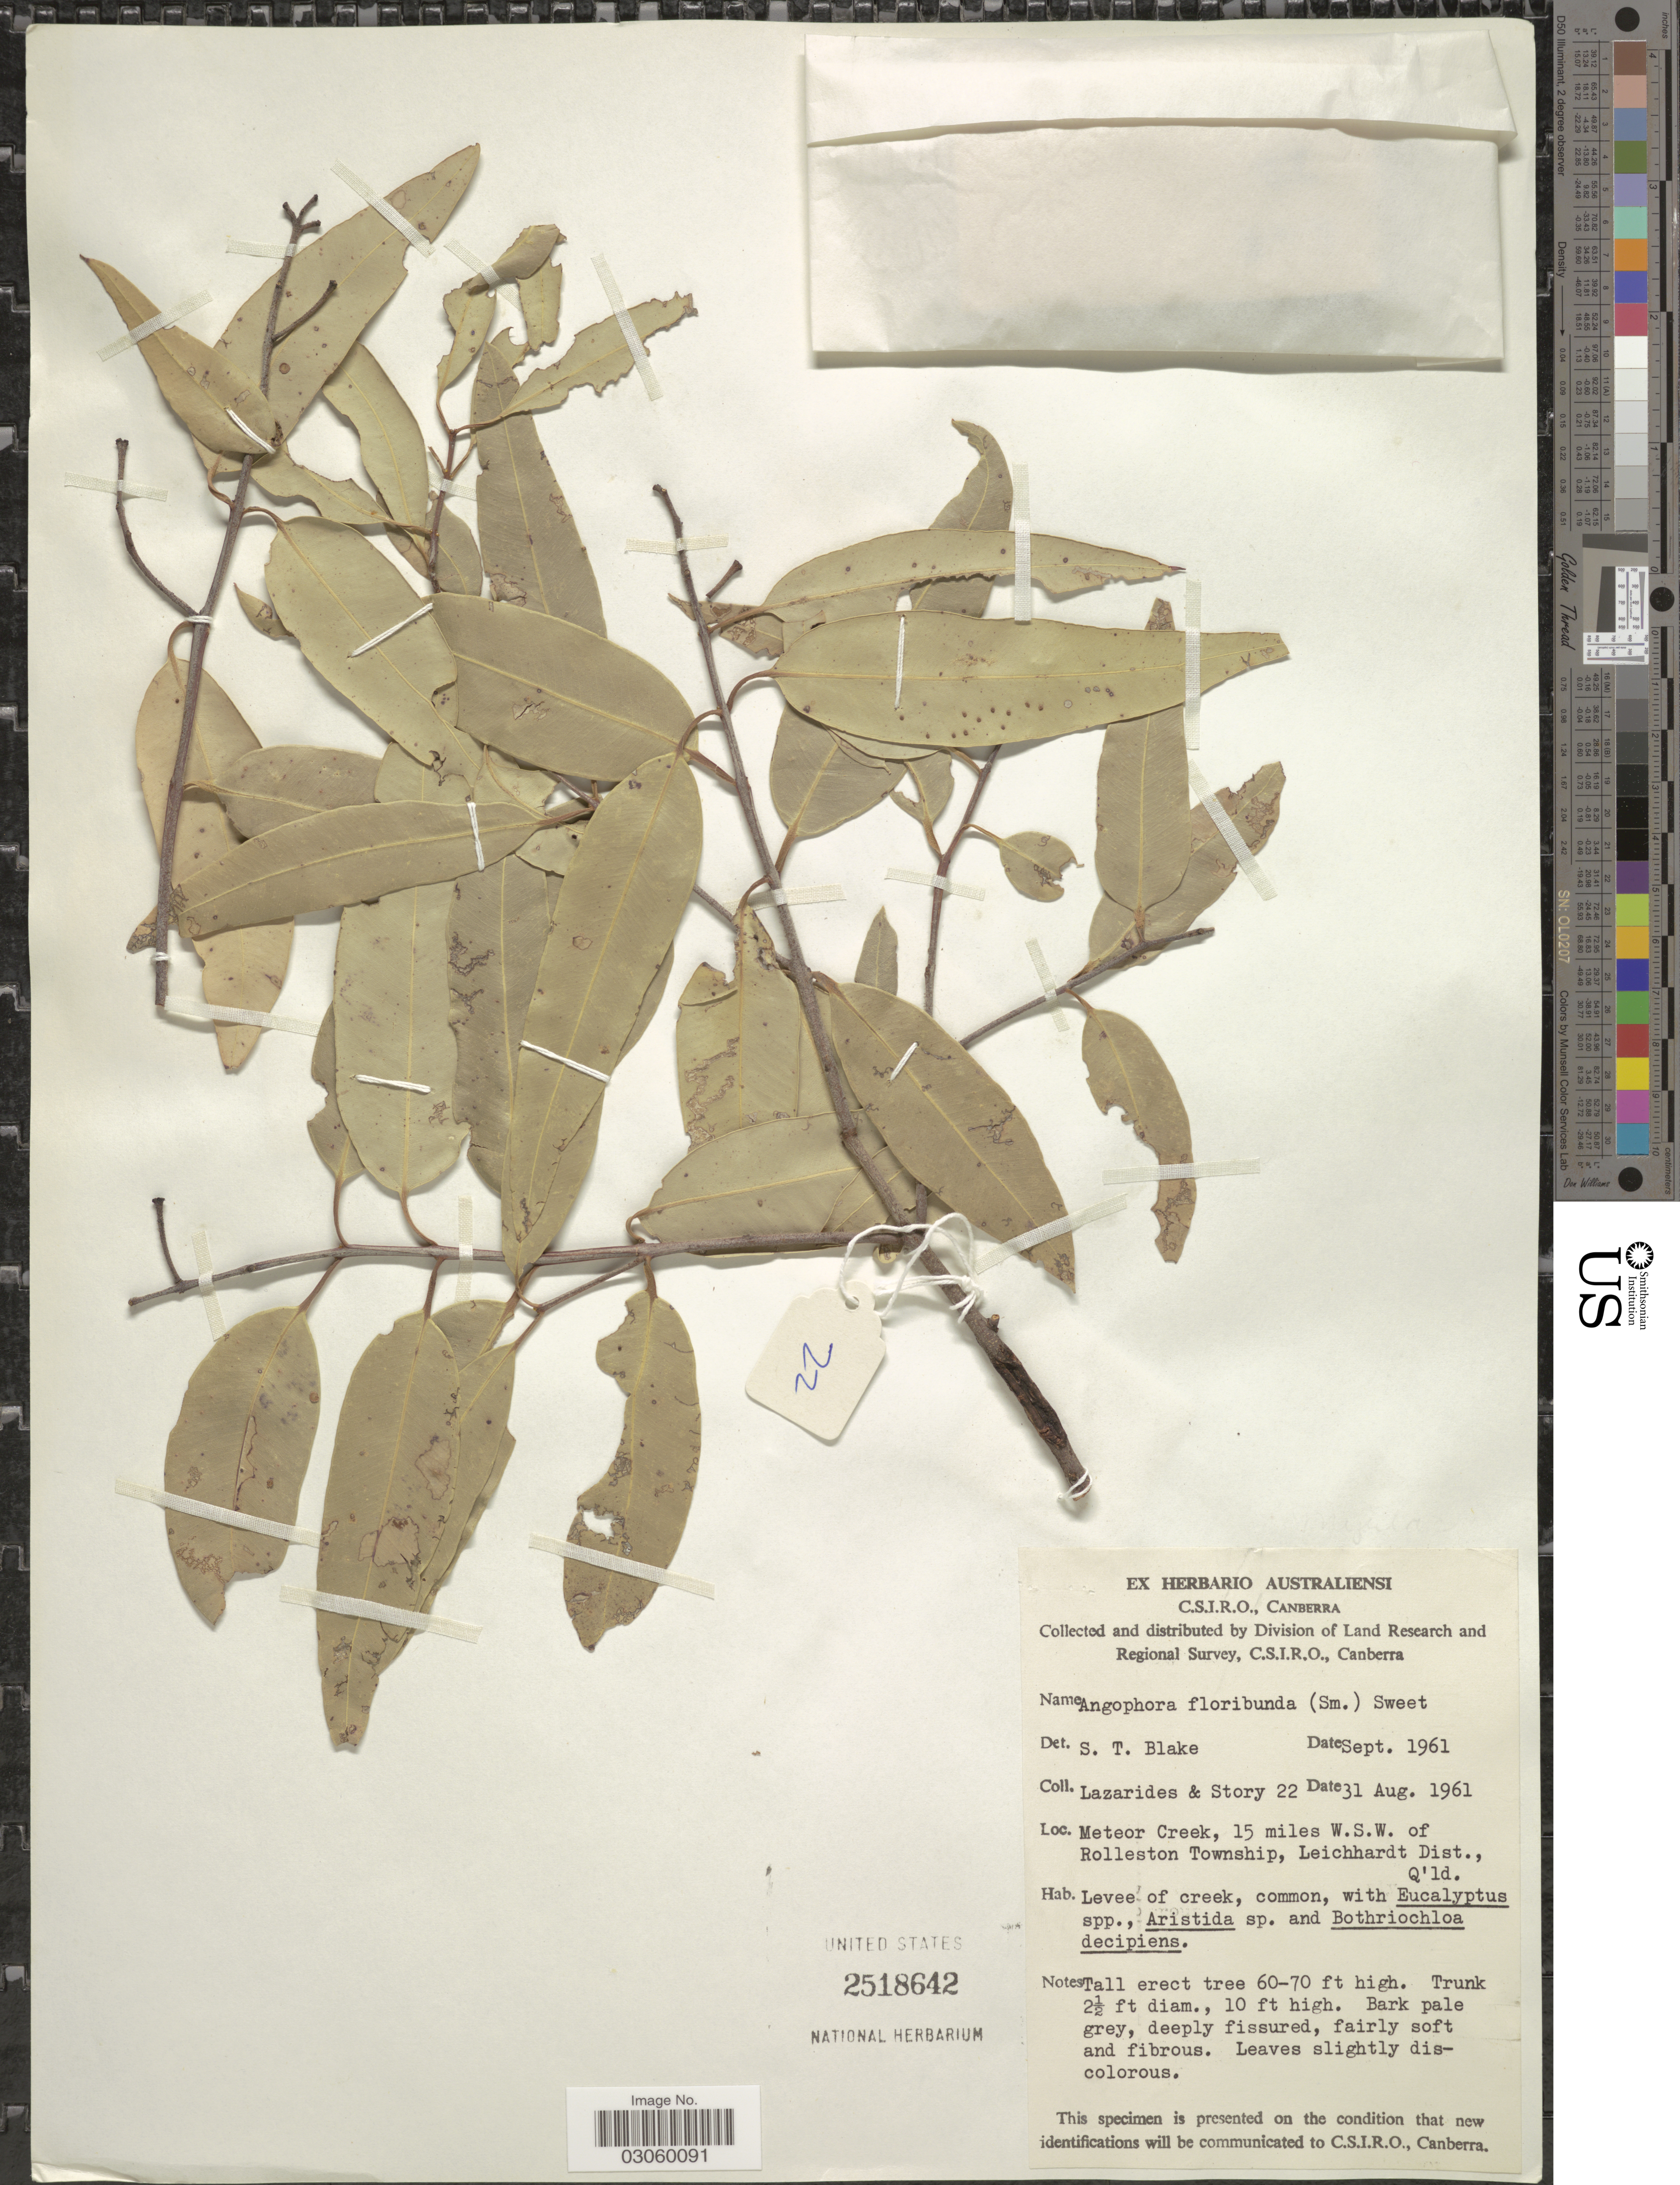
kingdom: Plantae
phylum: Tracheophyta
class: Magnoliopsida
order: Myrtales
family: Myrtaceae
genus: Angophora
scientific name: Angophora floribunda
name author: (Sm.) Sweet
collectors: M. Lazarides & -. Story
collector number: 22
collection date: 1961-08-31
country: Australia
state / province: Queensland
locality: Meteor Creek, 15 miles W.S.W. of Rolleston Township, Leichhardt Dist.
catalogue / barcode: US 2518642